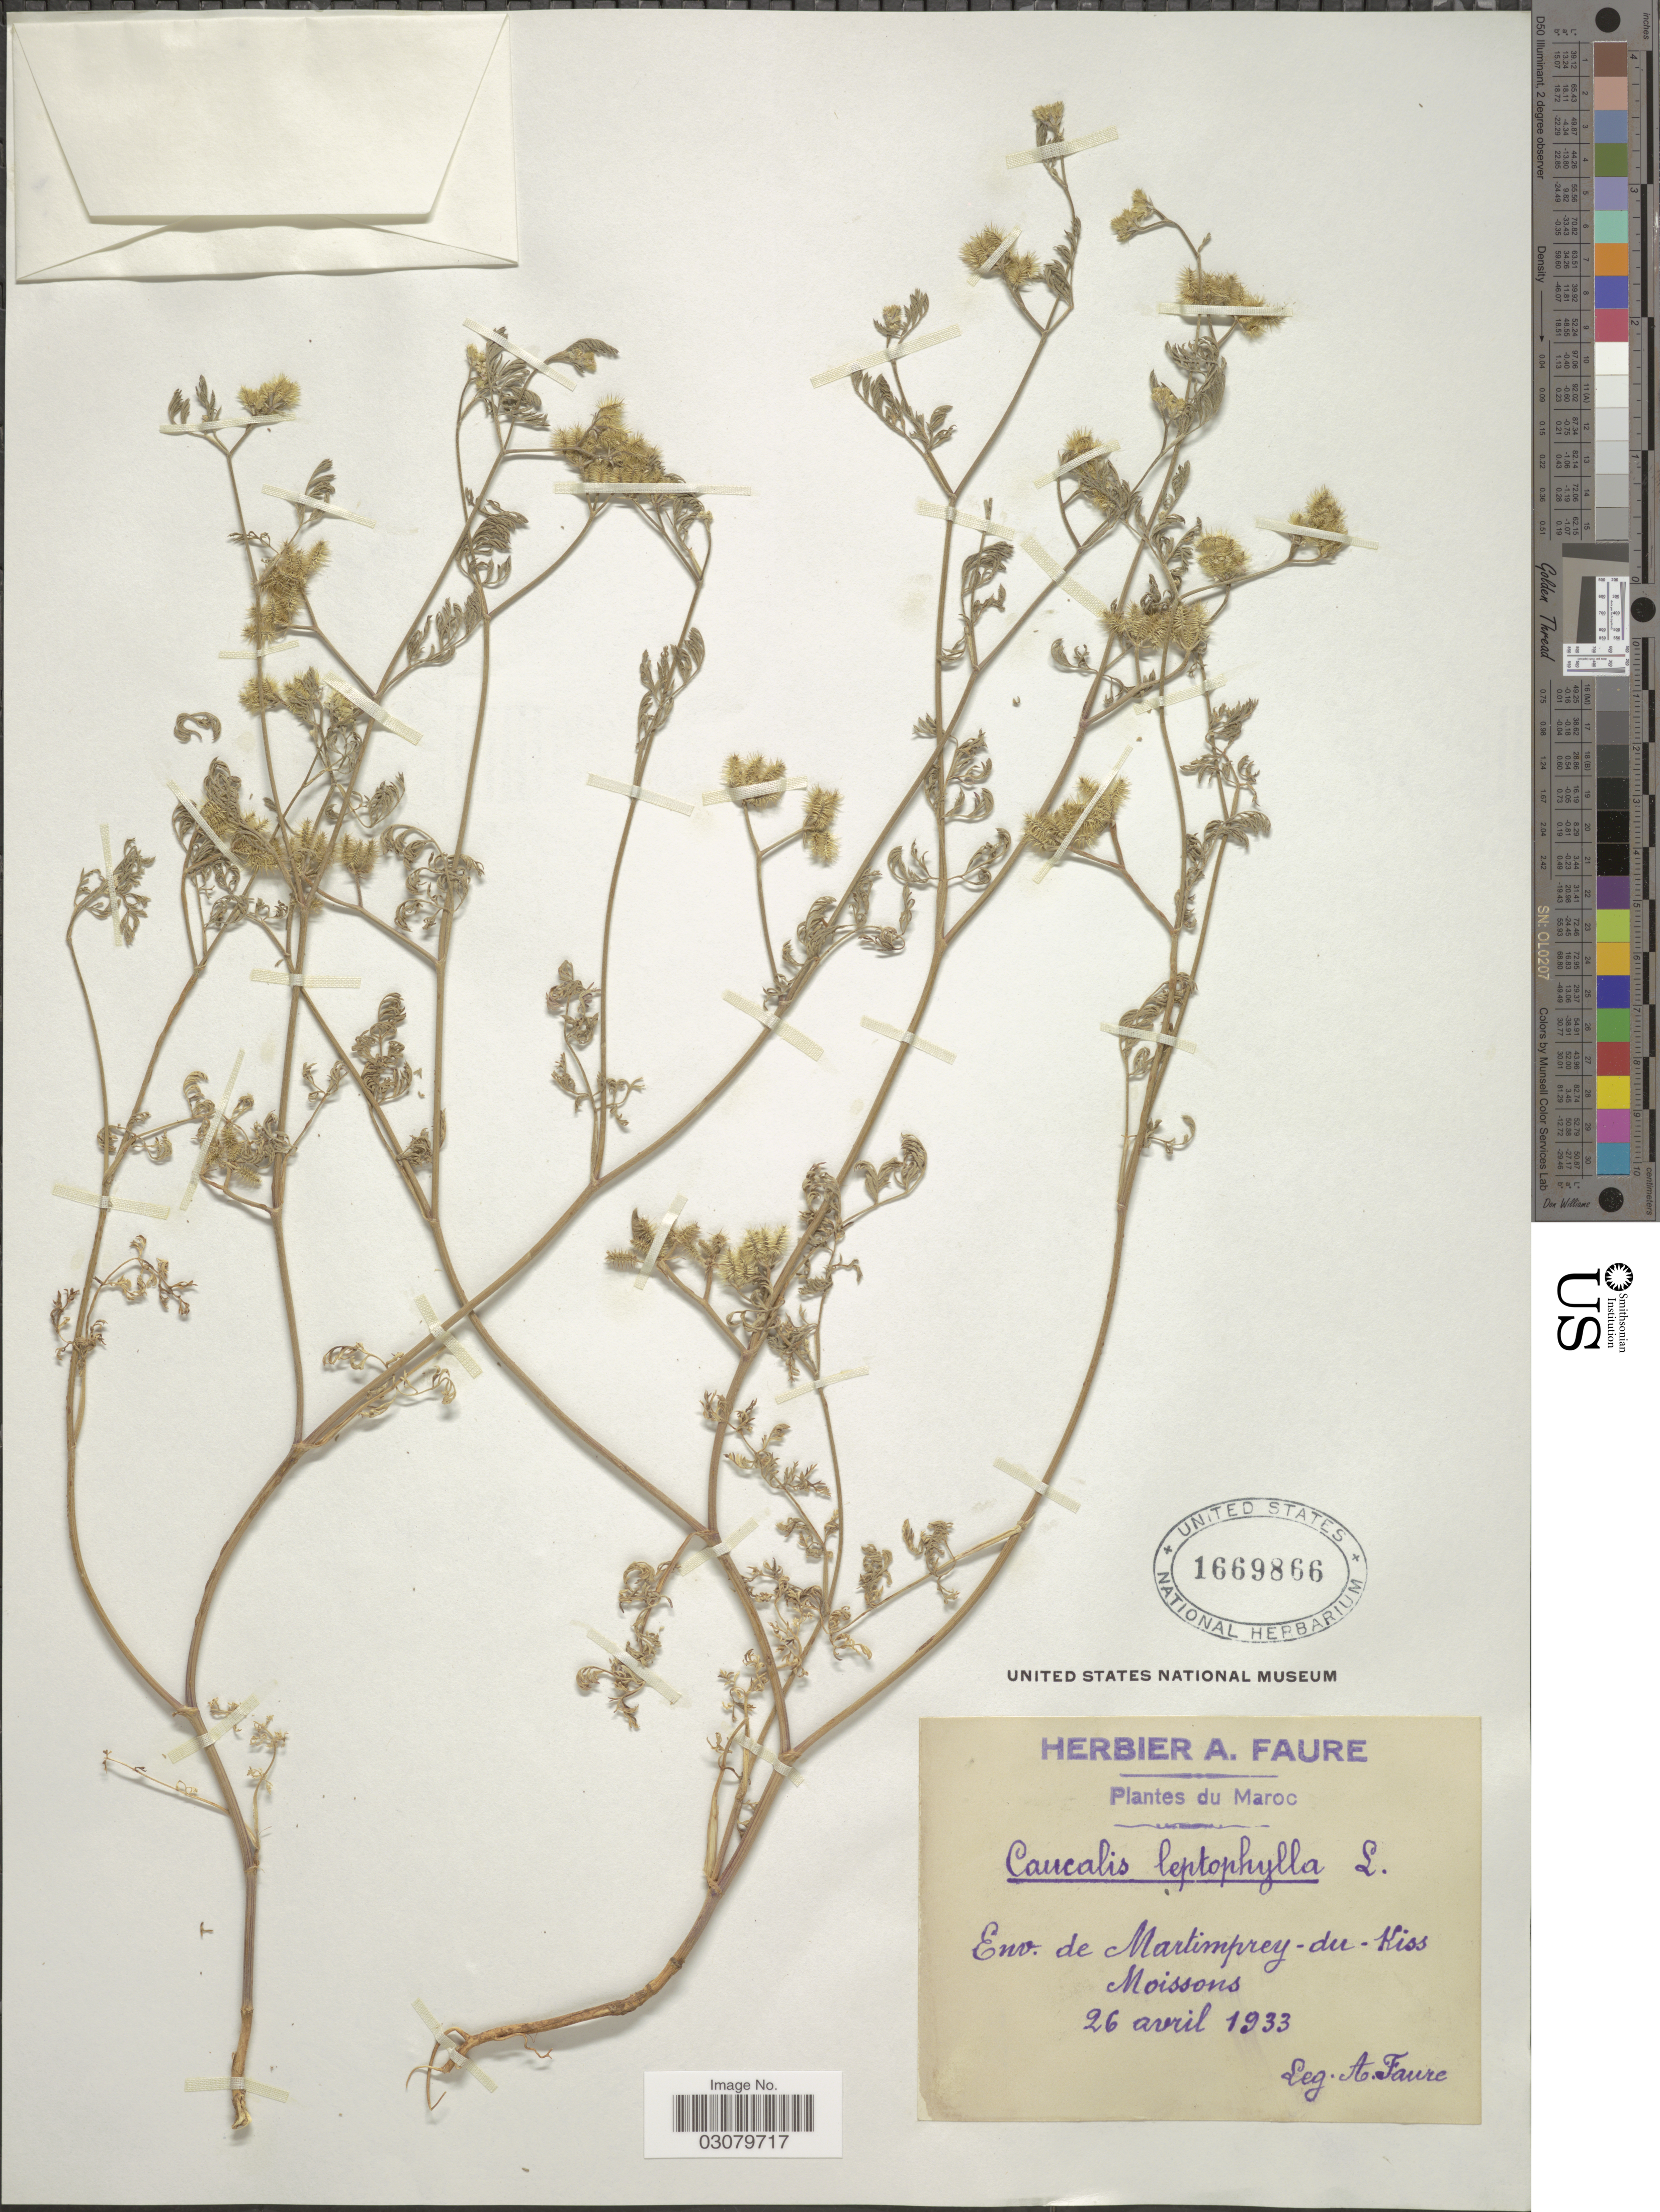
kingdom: Plantae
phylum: Tracheophyta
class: Magnoliopsida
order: Apiales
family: Apiaceae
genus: Caucalis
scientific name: Caucalis leptophylla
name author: L.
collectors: A. Faure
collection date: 1933-04-26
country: Morocco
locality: Maroc. Env. de Martimprey-du-Kiss Noissons.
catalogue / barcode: US 1669866